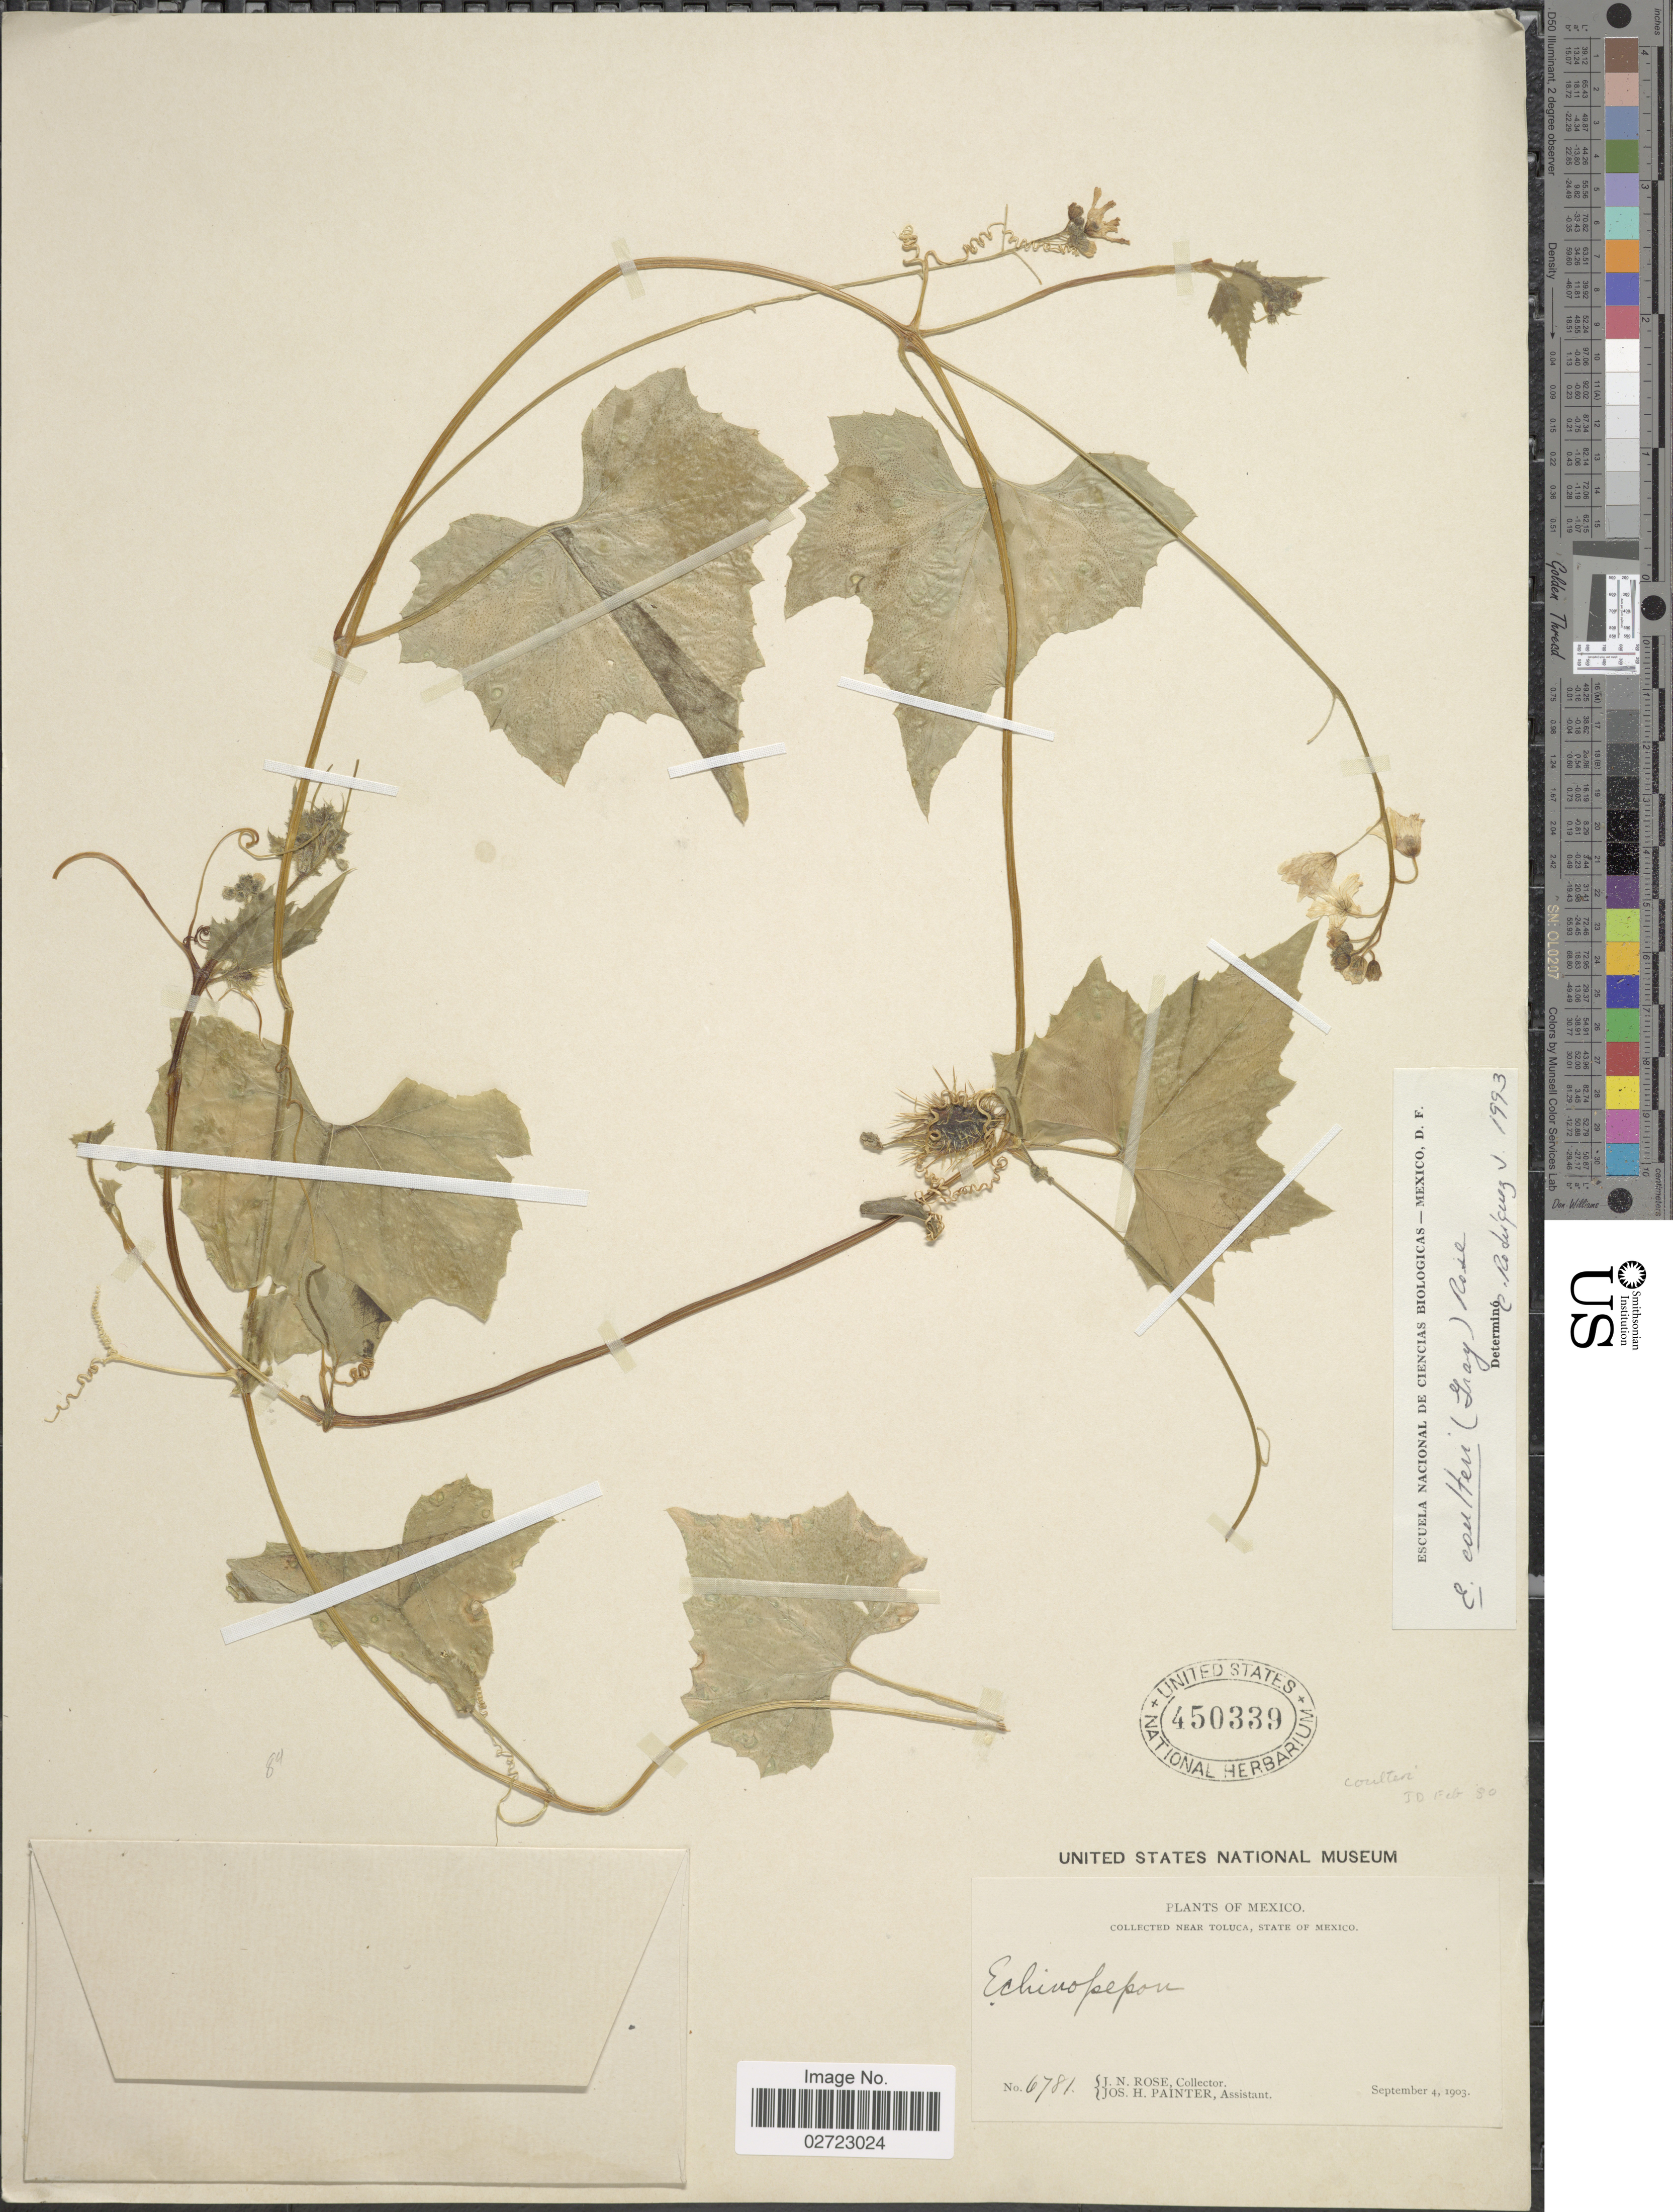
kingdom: Plantae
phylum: Tracheophyta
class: Magnoliopsida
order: Cucurbitales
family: Cucurbitaceae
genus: Echinopepon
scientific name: Echinopepon coulteri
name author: (A. Gray) Rose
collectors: J. N. Rose & J. H. Painter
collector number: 6781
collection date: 1903-09-04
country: Mexico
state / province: México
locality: Near Toluca.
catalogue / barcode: US 450339